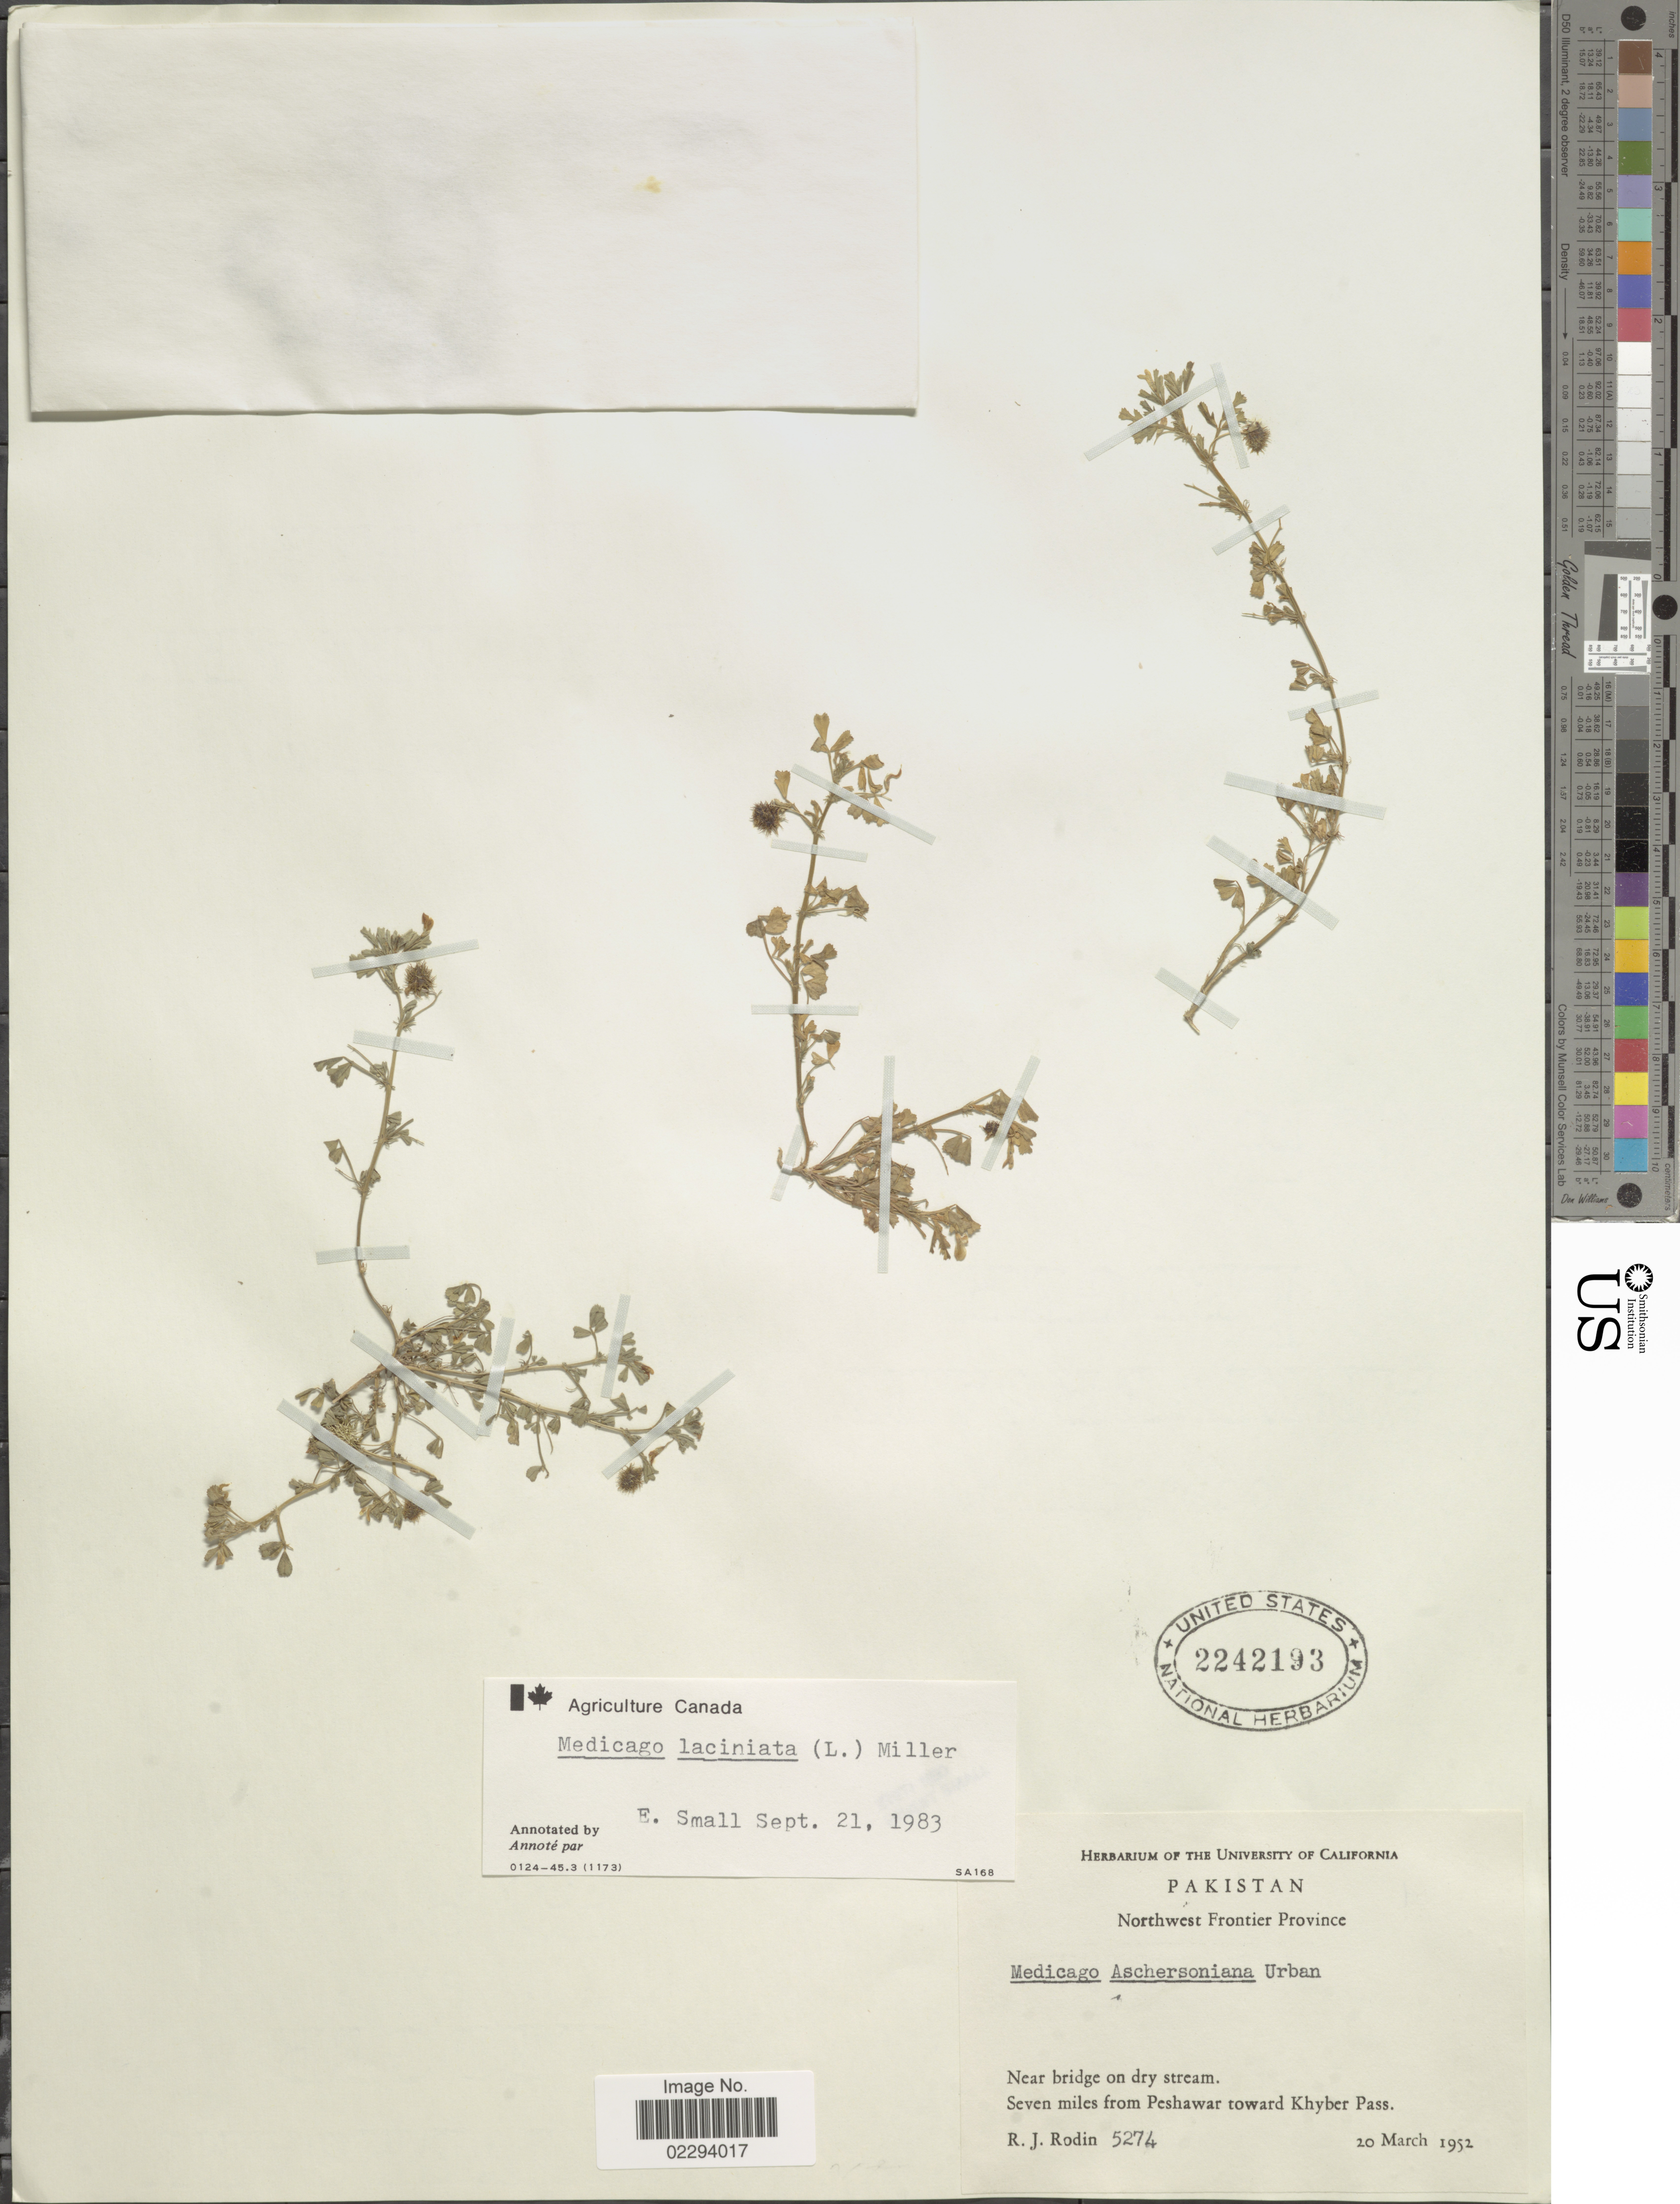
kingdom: Plantae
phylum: Tracheophyta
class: Magnoliopsida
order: Fabales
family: Fabaceae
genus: Medicago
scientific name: Medicago laciniata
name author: (L.) Mill.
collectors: R. J. Rodin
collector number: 5274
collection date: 1952-03-20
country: Pakistan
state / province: Khyber Pakhtunkhwa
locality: Northwest Frontier Province. Near bridge on dry stream. Seven miles from Peshawar toward Khyber Pass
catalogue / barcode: US 2242193